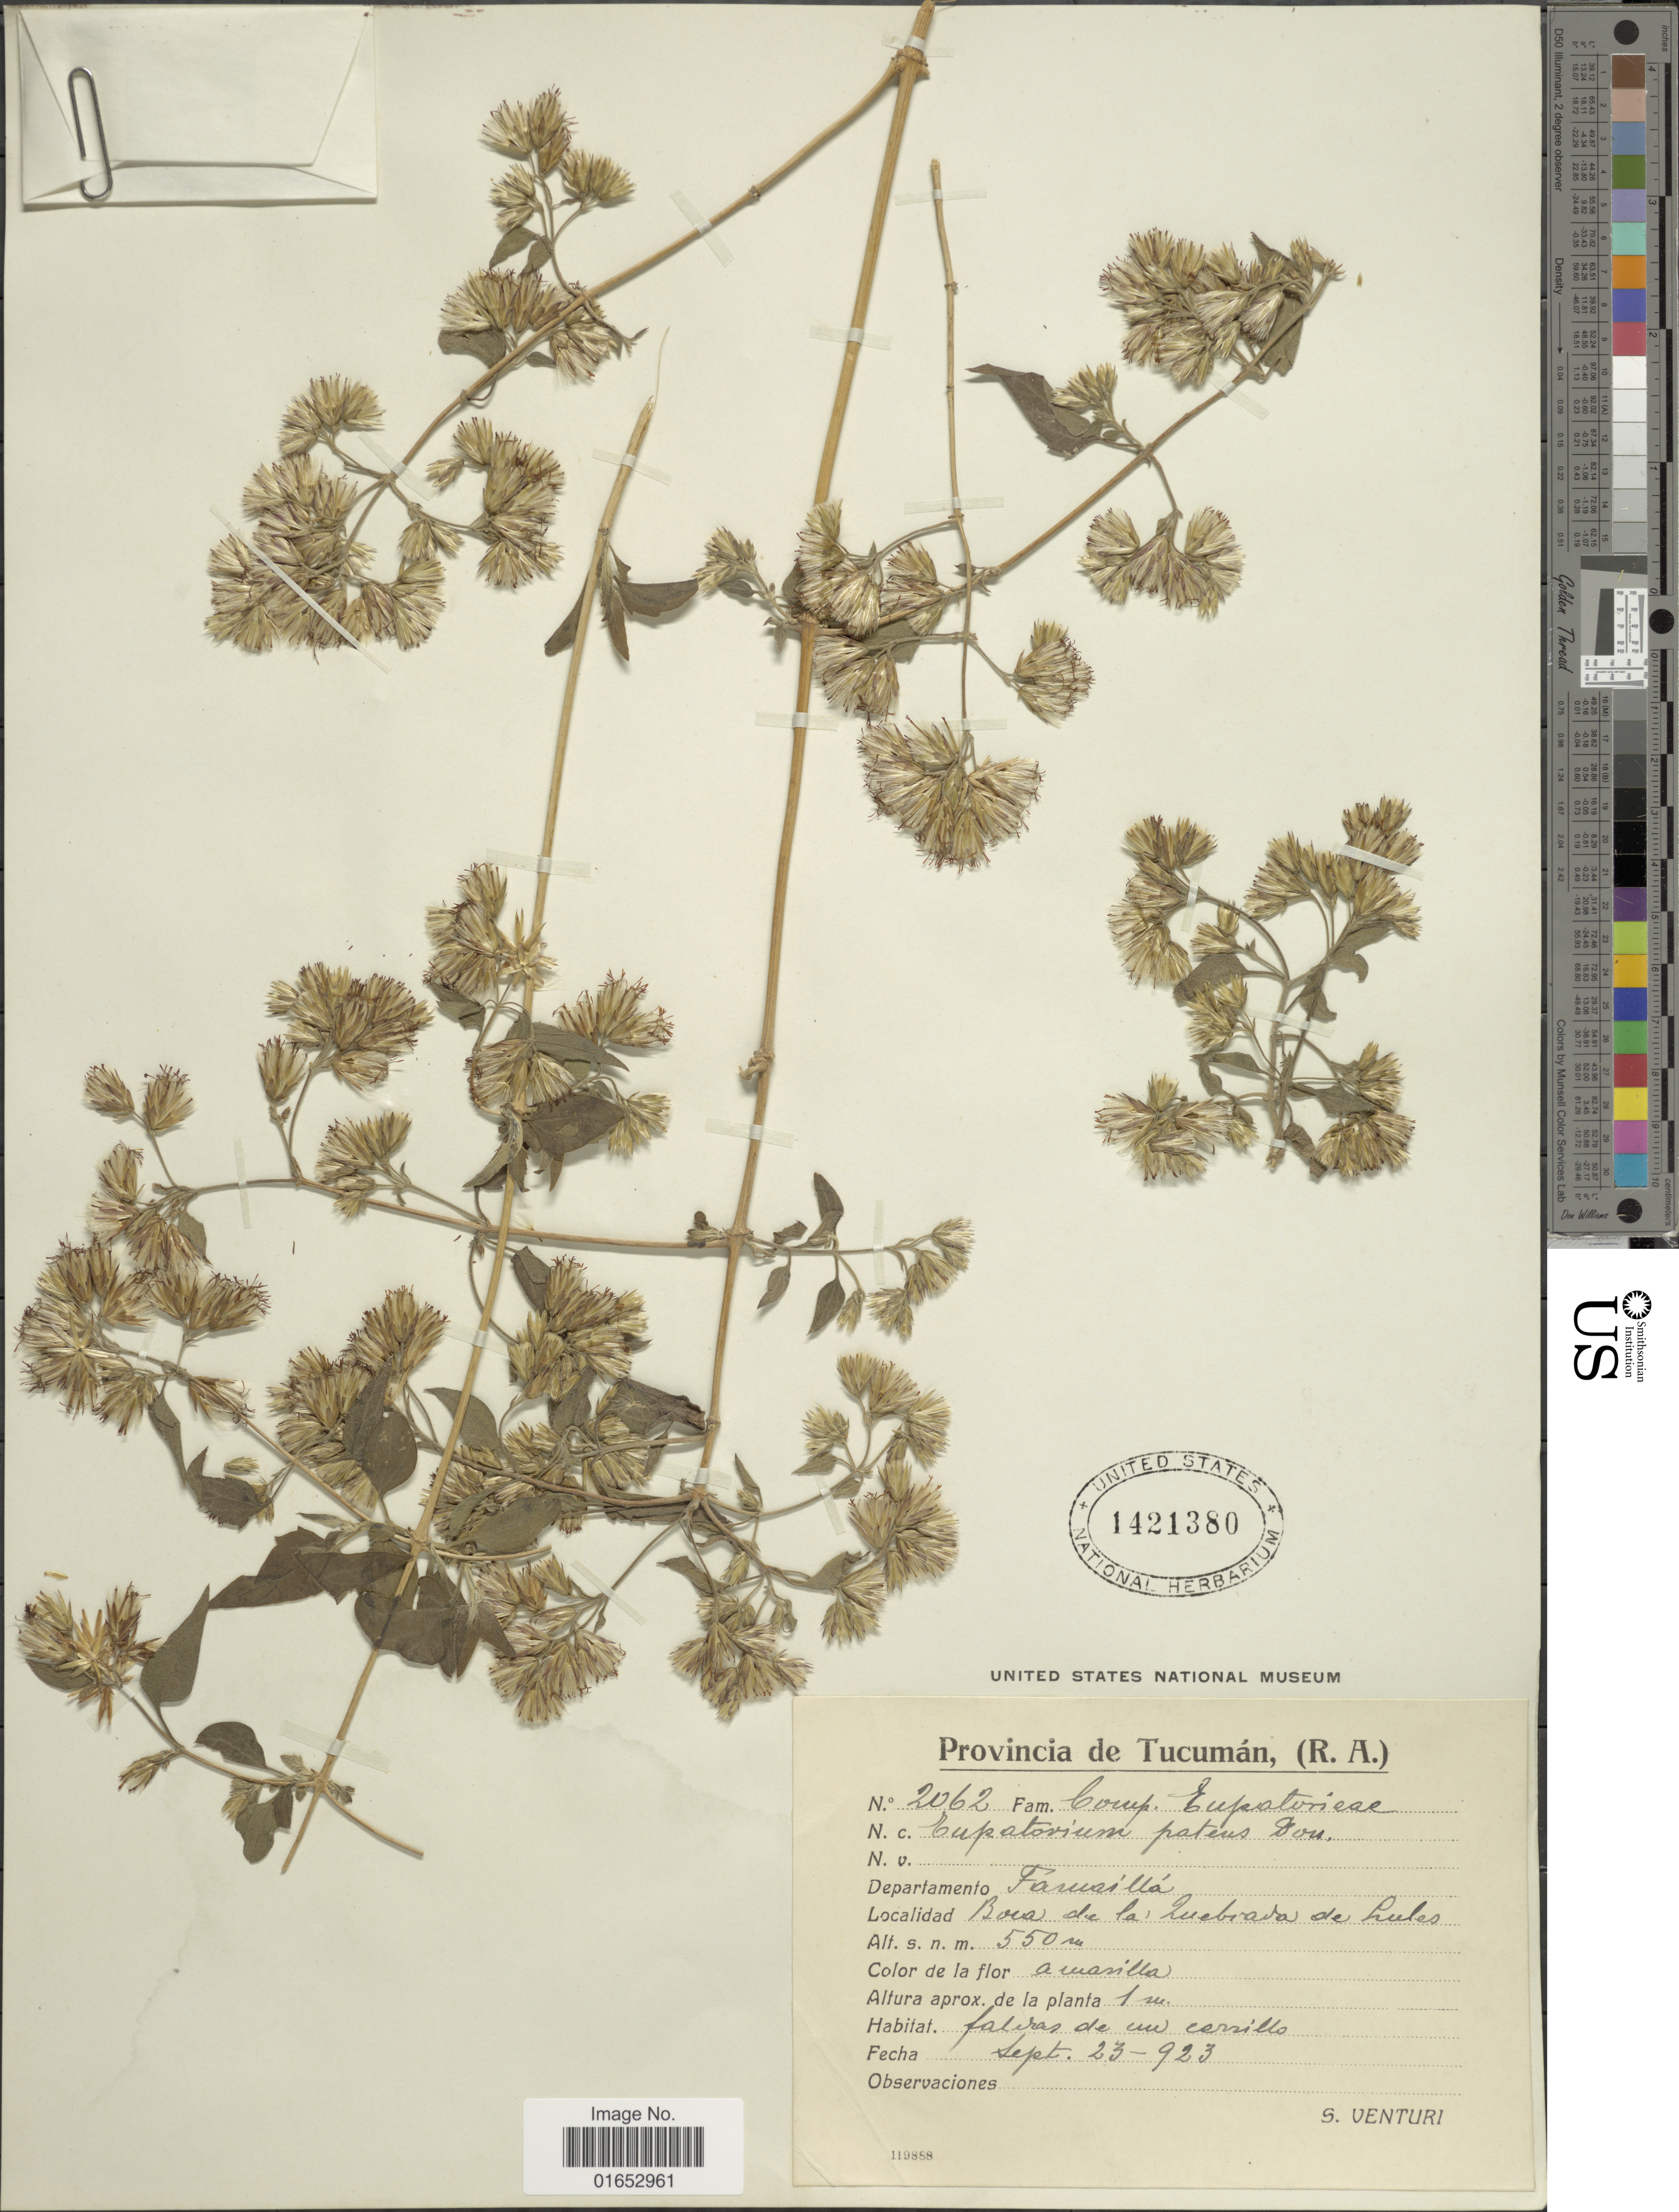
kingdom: Plantae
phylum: Tracheophyta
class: Magnoliopsida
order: Asterales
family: Asteraceae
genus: Austrobrickellia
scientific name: Austrobrickellia patens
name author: (D. Don ex Hook. & Arn.) R.M. King & H. Rob.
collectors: S. Venturi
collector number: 2062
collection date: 1923-09-23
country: Argentina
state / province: Tucumán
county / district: Famailla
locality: Departamento Famaillá, Boca de la Quebrada de Lules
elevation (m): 550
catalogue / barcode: US 1421380